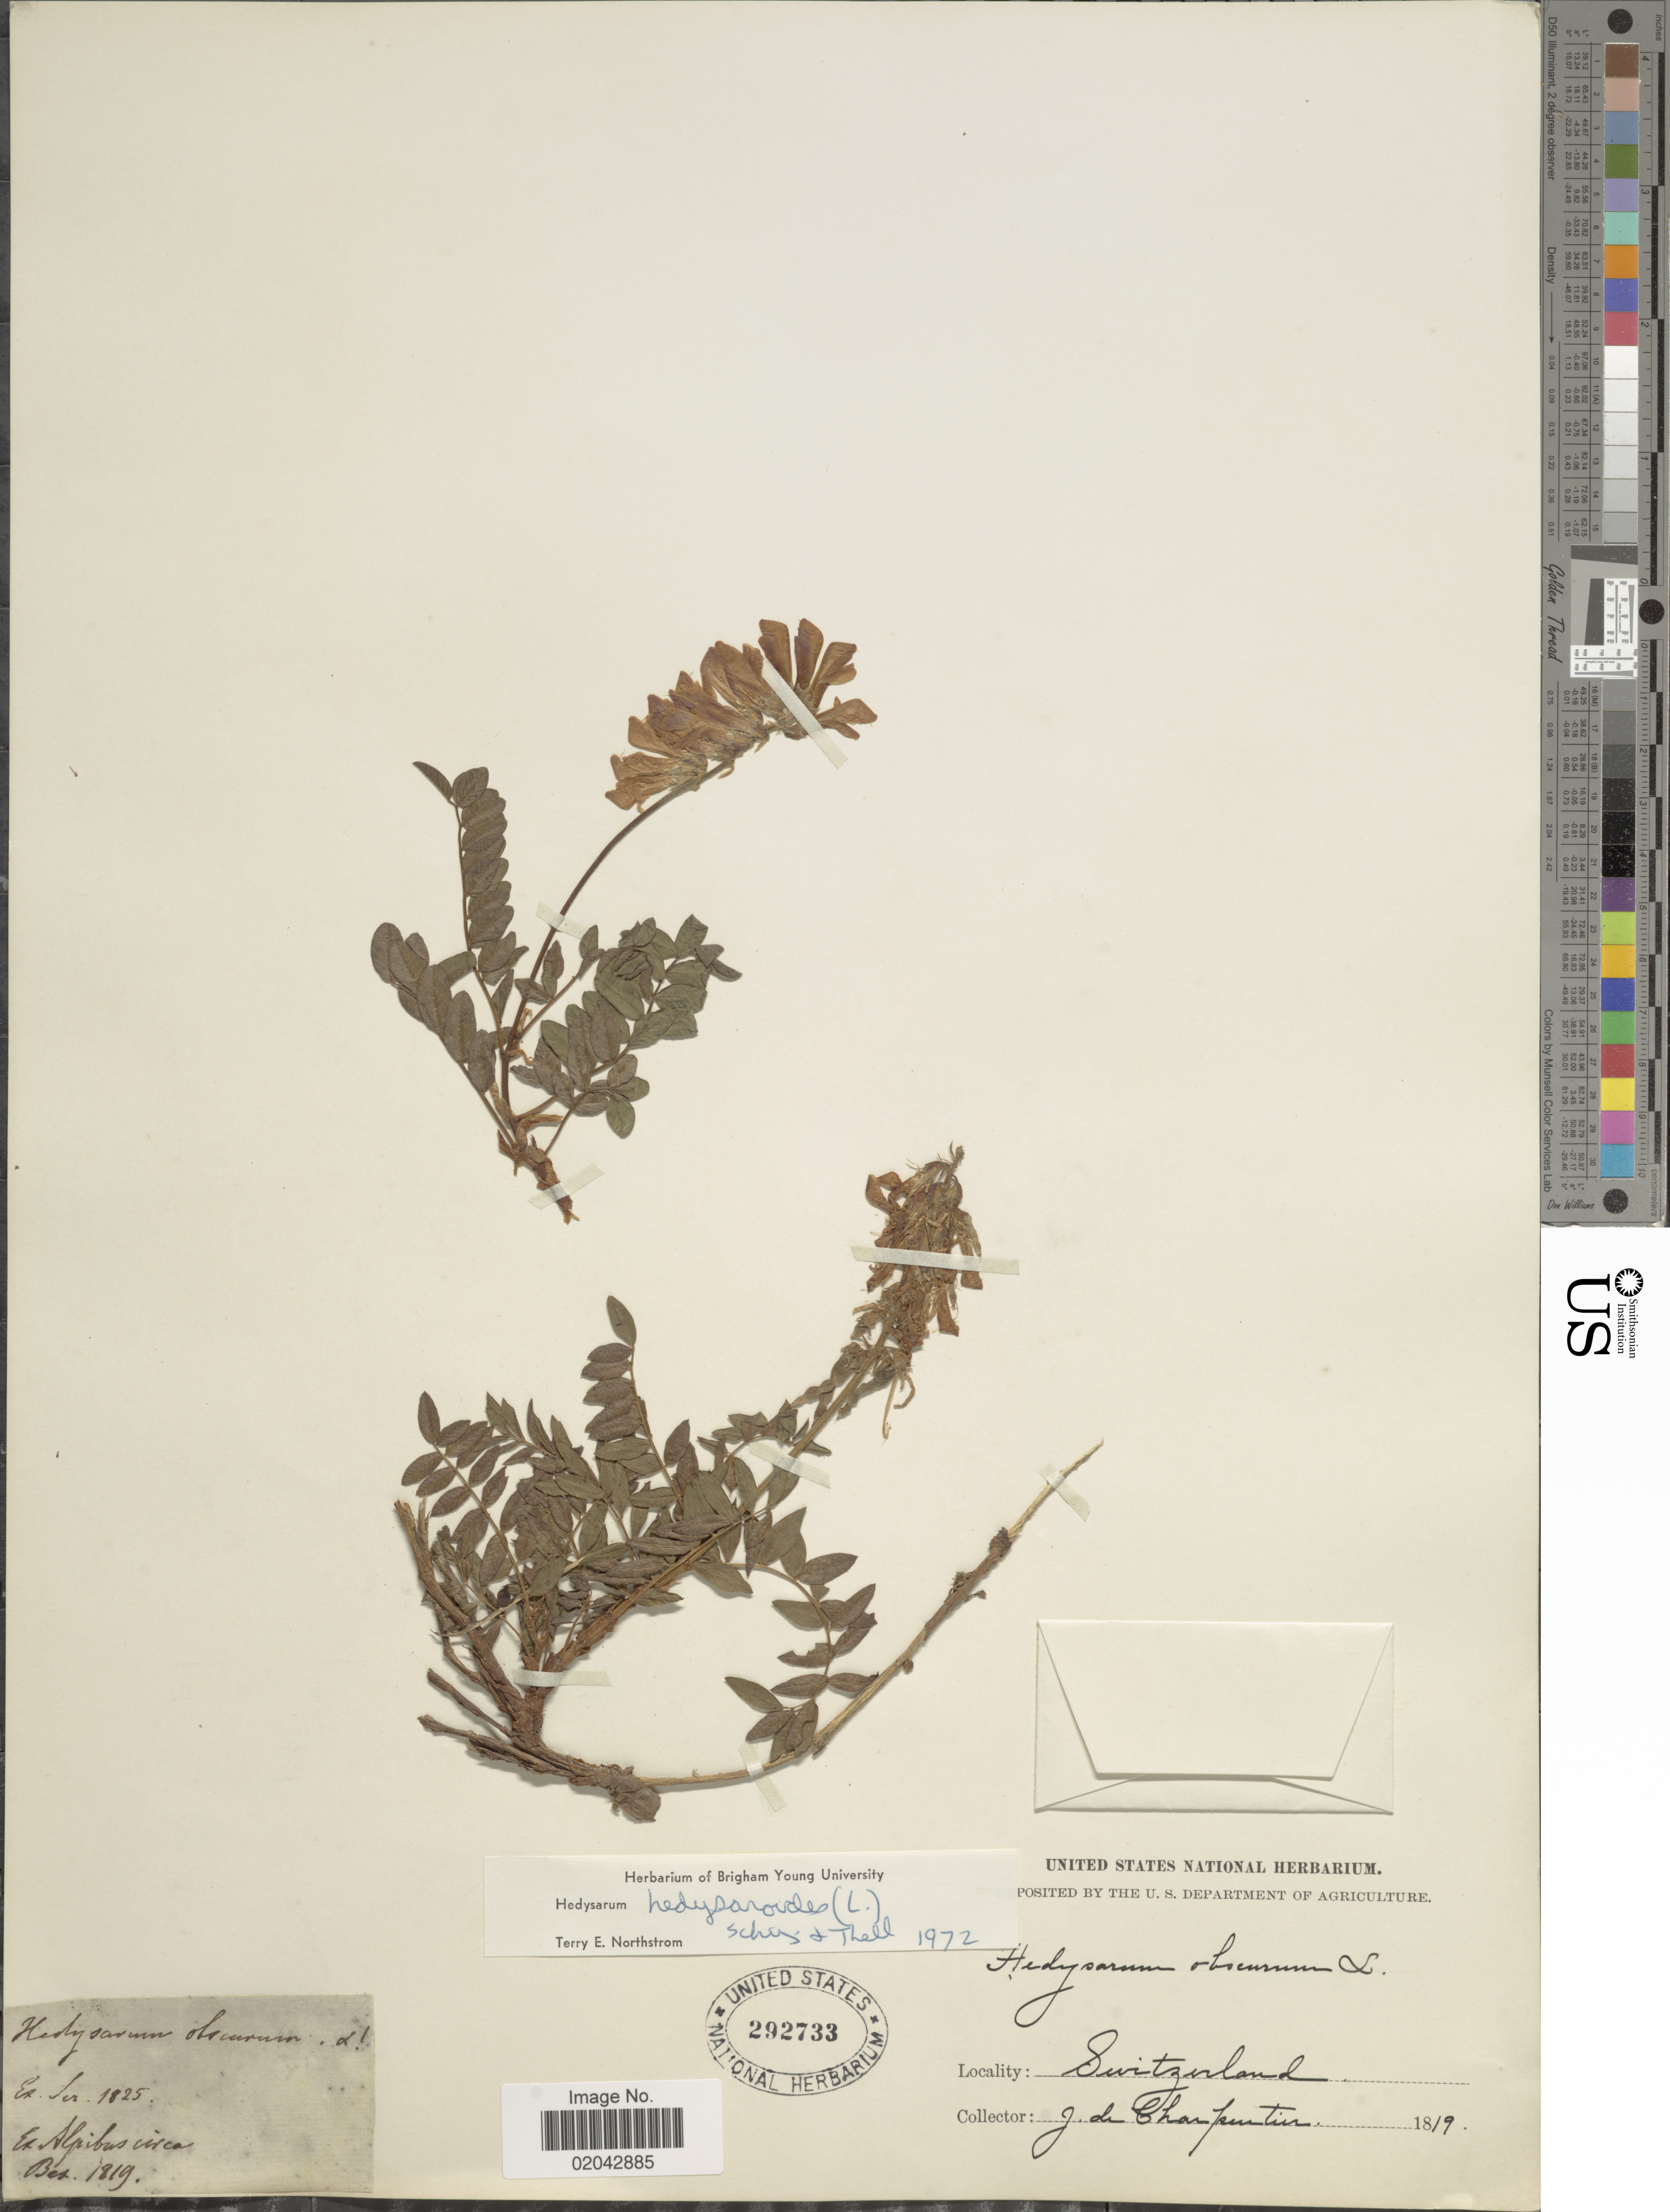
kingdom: Plantae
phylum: Tracheophyta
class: Magnoliopsida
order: Fabales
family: Fabaceae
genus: Hedysarum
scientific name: Hedysarum hedysaroides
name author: (L.) Schinz & Thell.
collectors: J. de Charpentier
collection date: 1819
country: Switzerland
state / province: Vaud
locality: Ex Alpibus circa Bex.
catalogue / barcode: US 292733